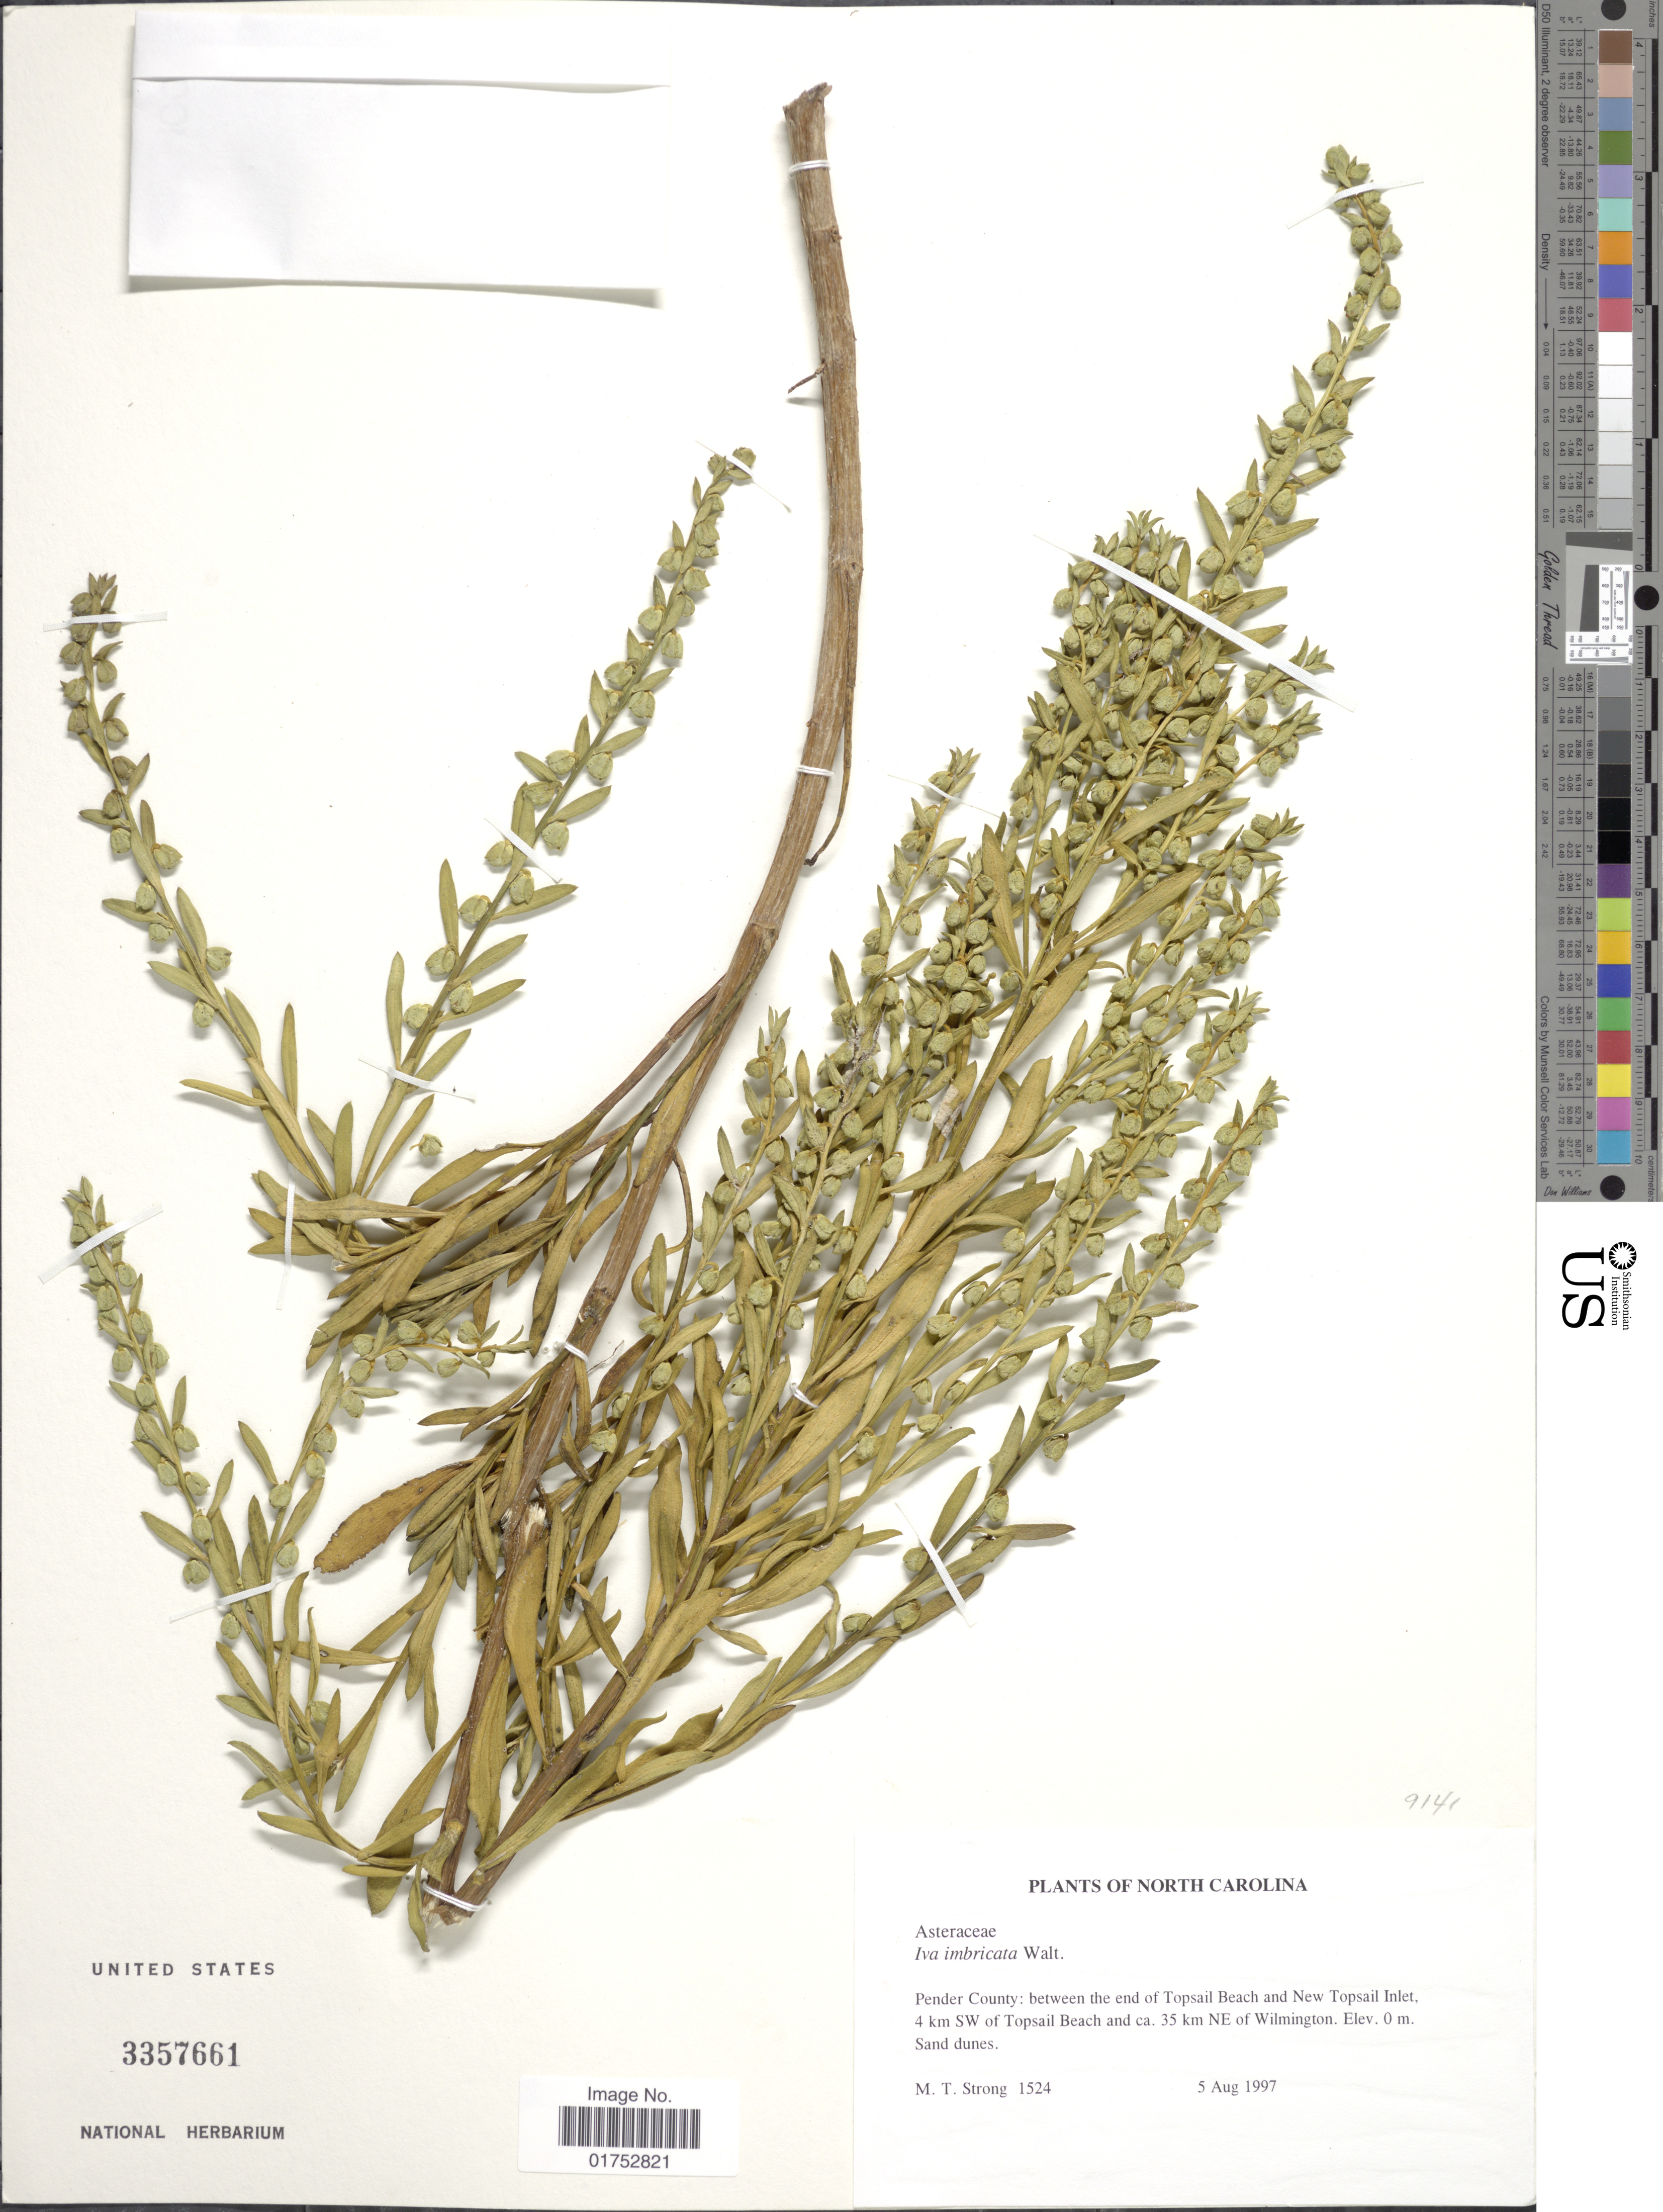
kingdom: Plantae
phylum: Tracheophyta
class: Magnoliopsida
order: Asterales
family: Asteraceae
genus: Iva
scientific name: Iva imbricata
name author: Walter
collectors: M. T. Strong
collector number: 1524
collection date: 1997-08-05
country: United States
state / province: North Carolina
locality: Pender County, between the end of Topsail Beach and New Topsail Inlet, 4 km SW of Topsail Beach and ca 35 km NE of Wilmington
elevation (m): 0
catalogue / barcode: US 3357661